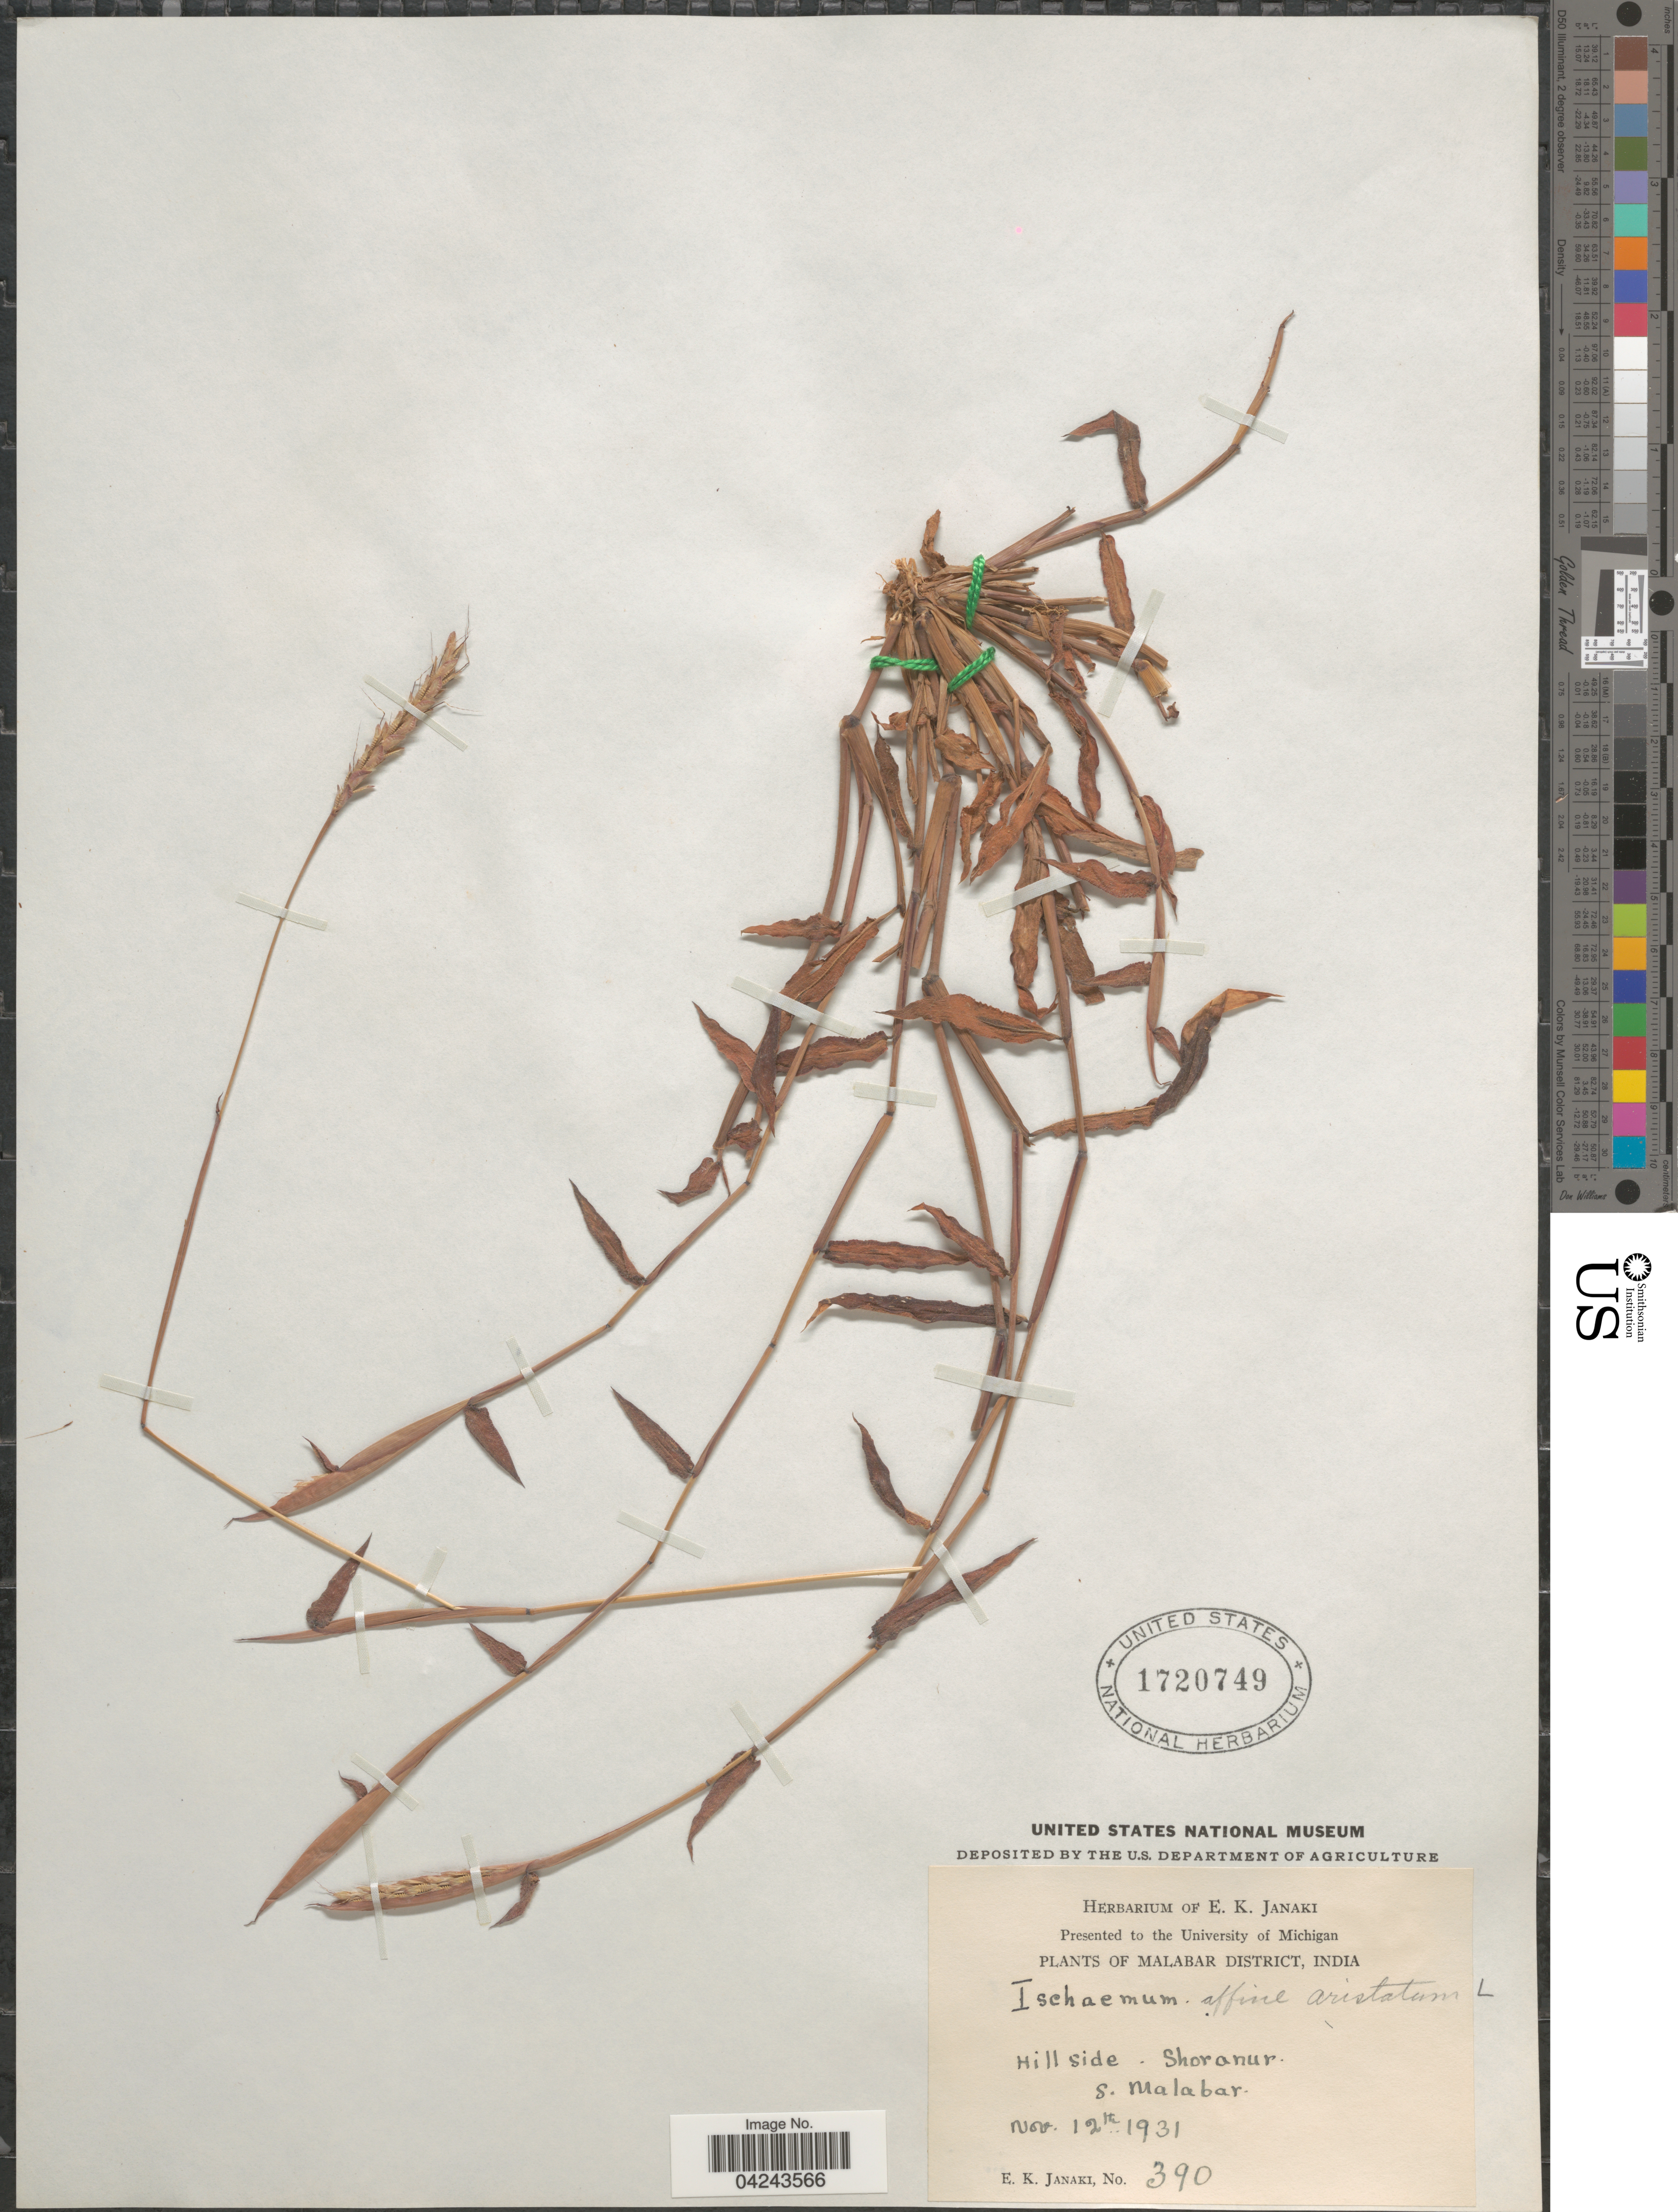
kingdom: Plantae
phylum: Tracheophyta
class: Liliopsida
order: Poales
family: Poaceae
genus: Ischaemum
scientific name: Ischaemum rugosum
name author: Salisb.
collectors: E. Janaki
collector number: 390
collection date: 1931-11-12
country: India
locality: Malabar District. Hillside Shoranur. S. Malabar.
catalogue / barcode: US 1720749